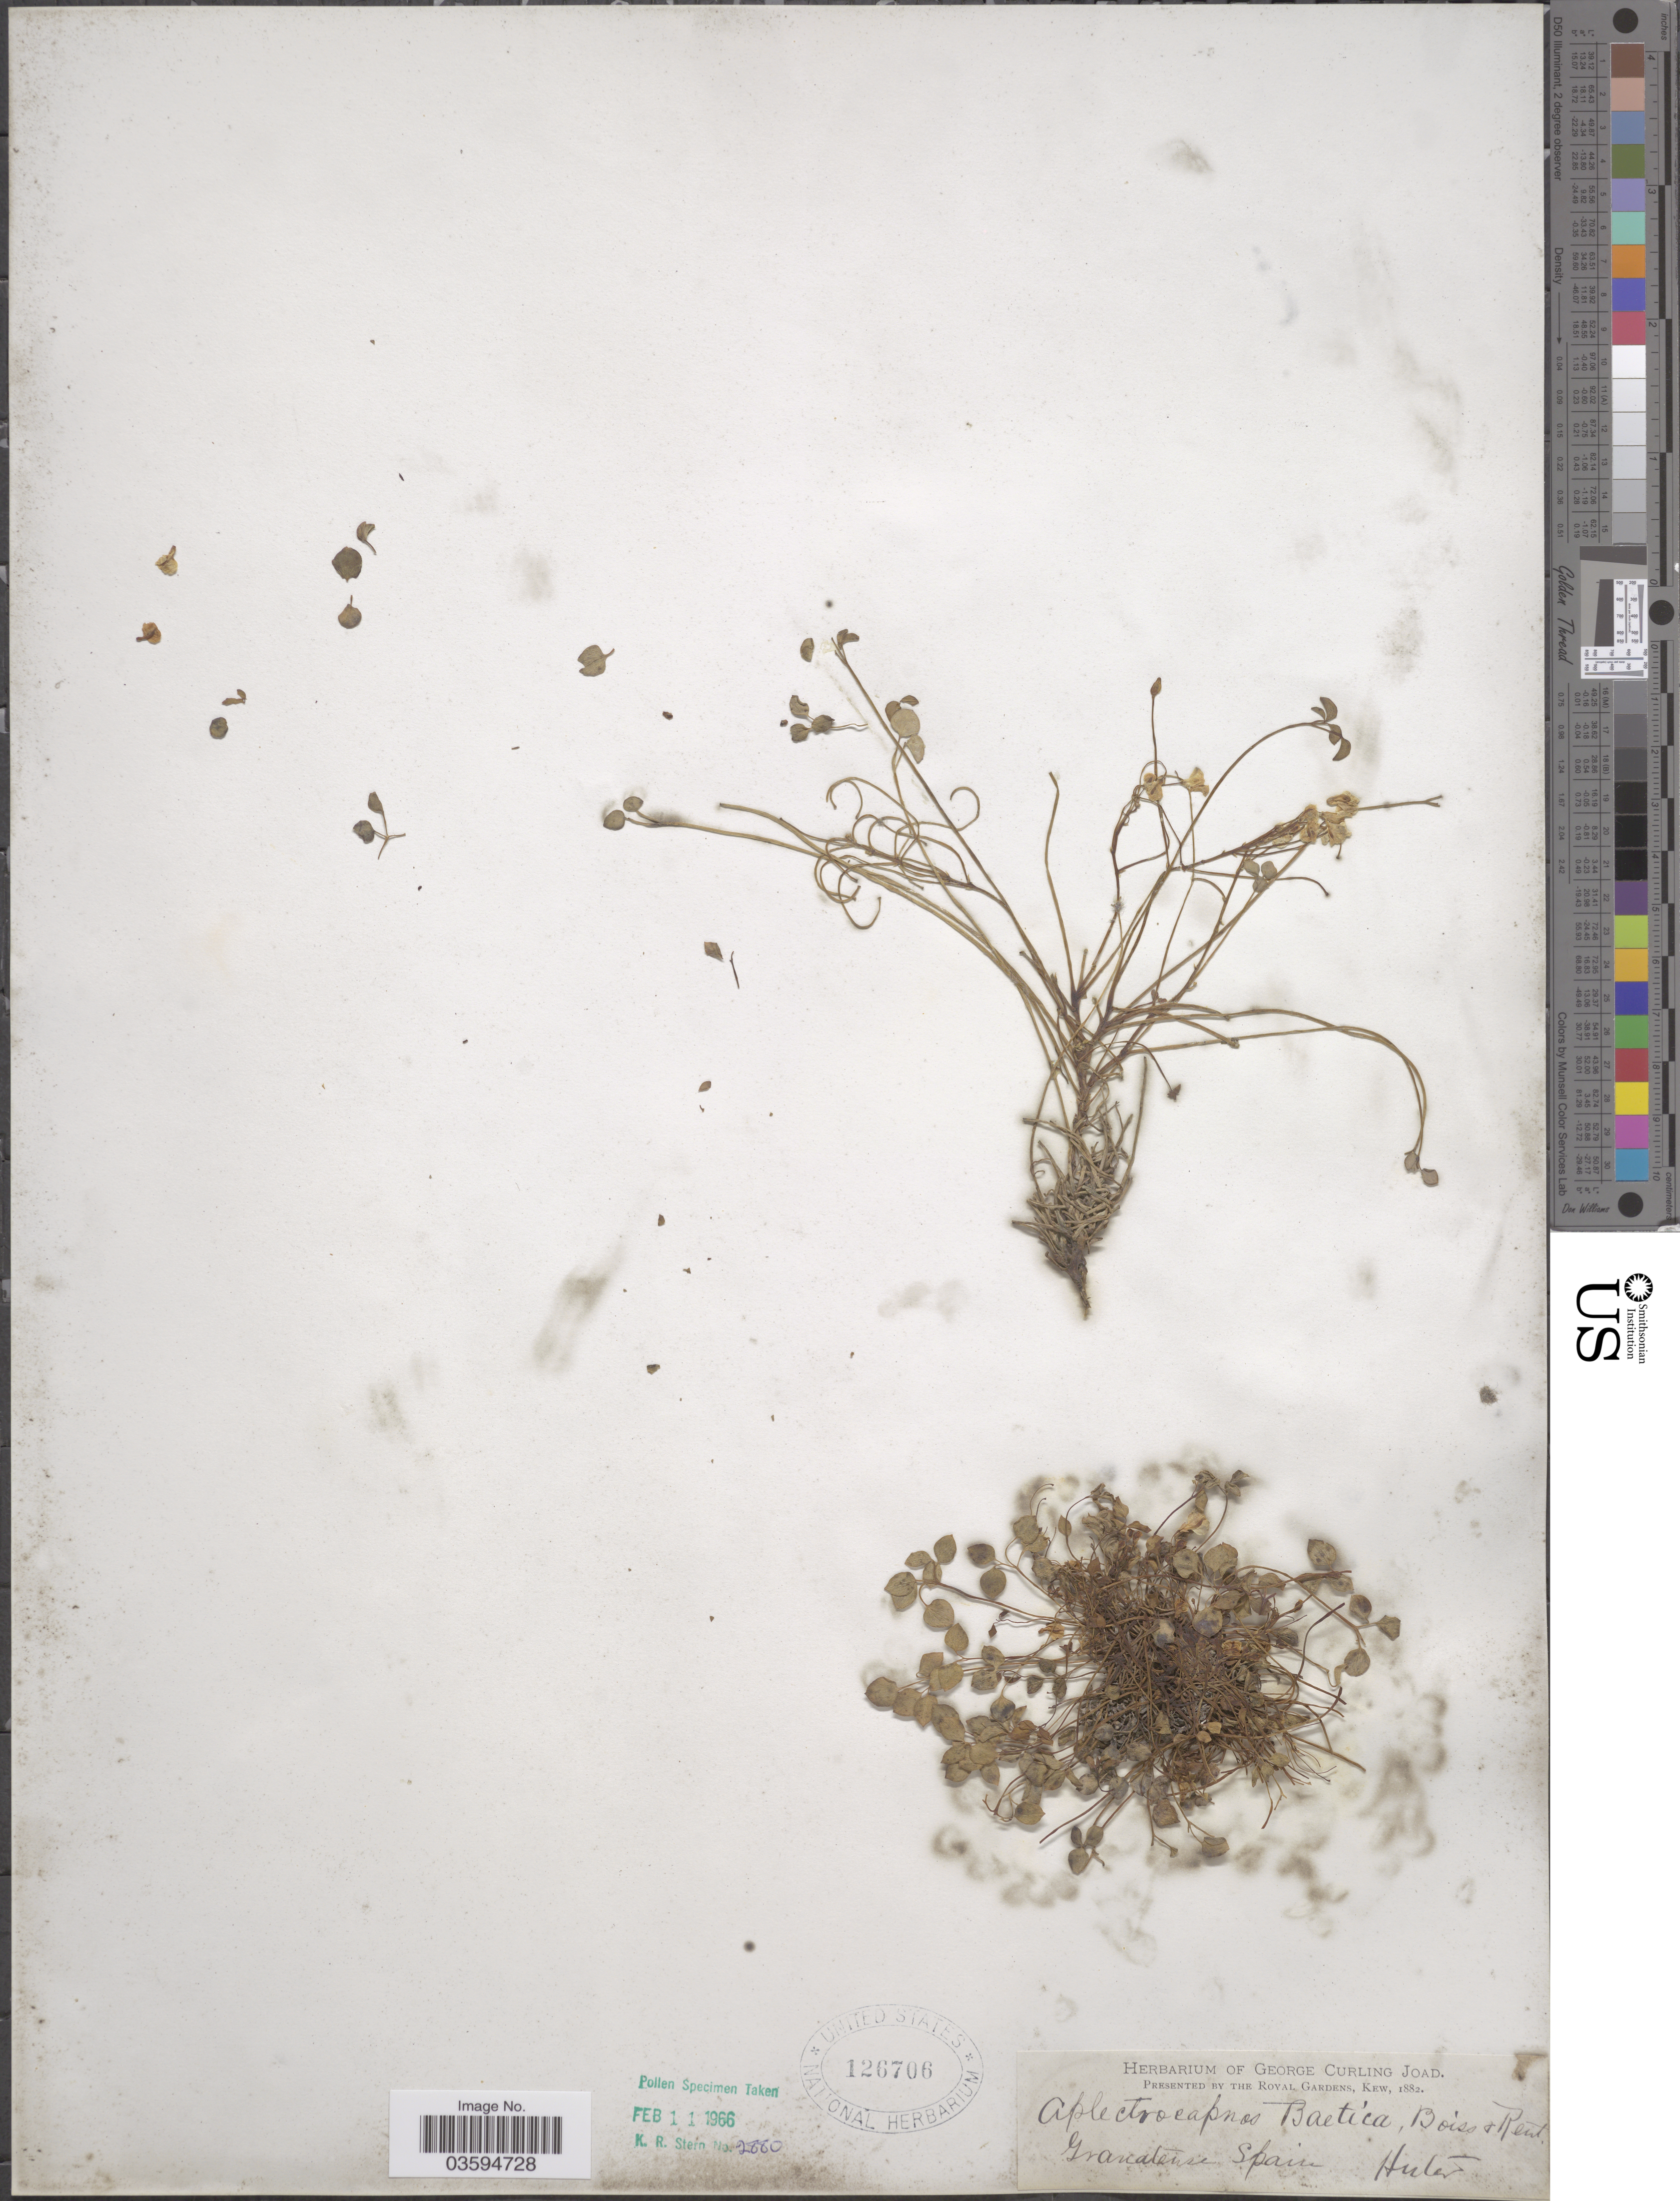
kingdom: Plantae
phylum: Tracheophyta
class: Magnoliopsida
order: Ranunculales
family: Papaveraceae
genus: Aplectrocapnos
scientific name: Aplectrocapnos boetica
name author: Boiss. & Reut.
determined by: Strong, Mark T., (BOT), Smithsonian Institution - National Museum of Natural History (UNITED STATES)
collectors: -. Huter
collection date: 1882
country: Spain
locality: Granatense.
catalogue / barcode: US 126706